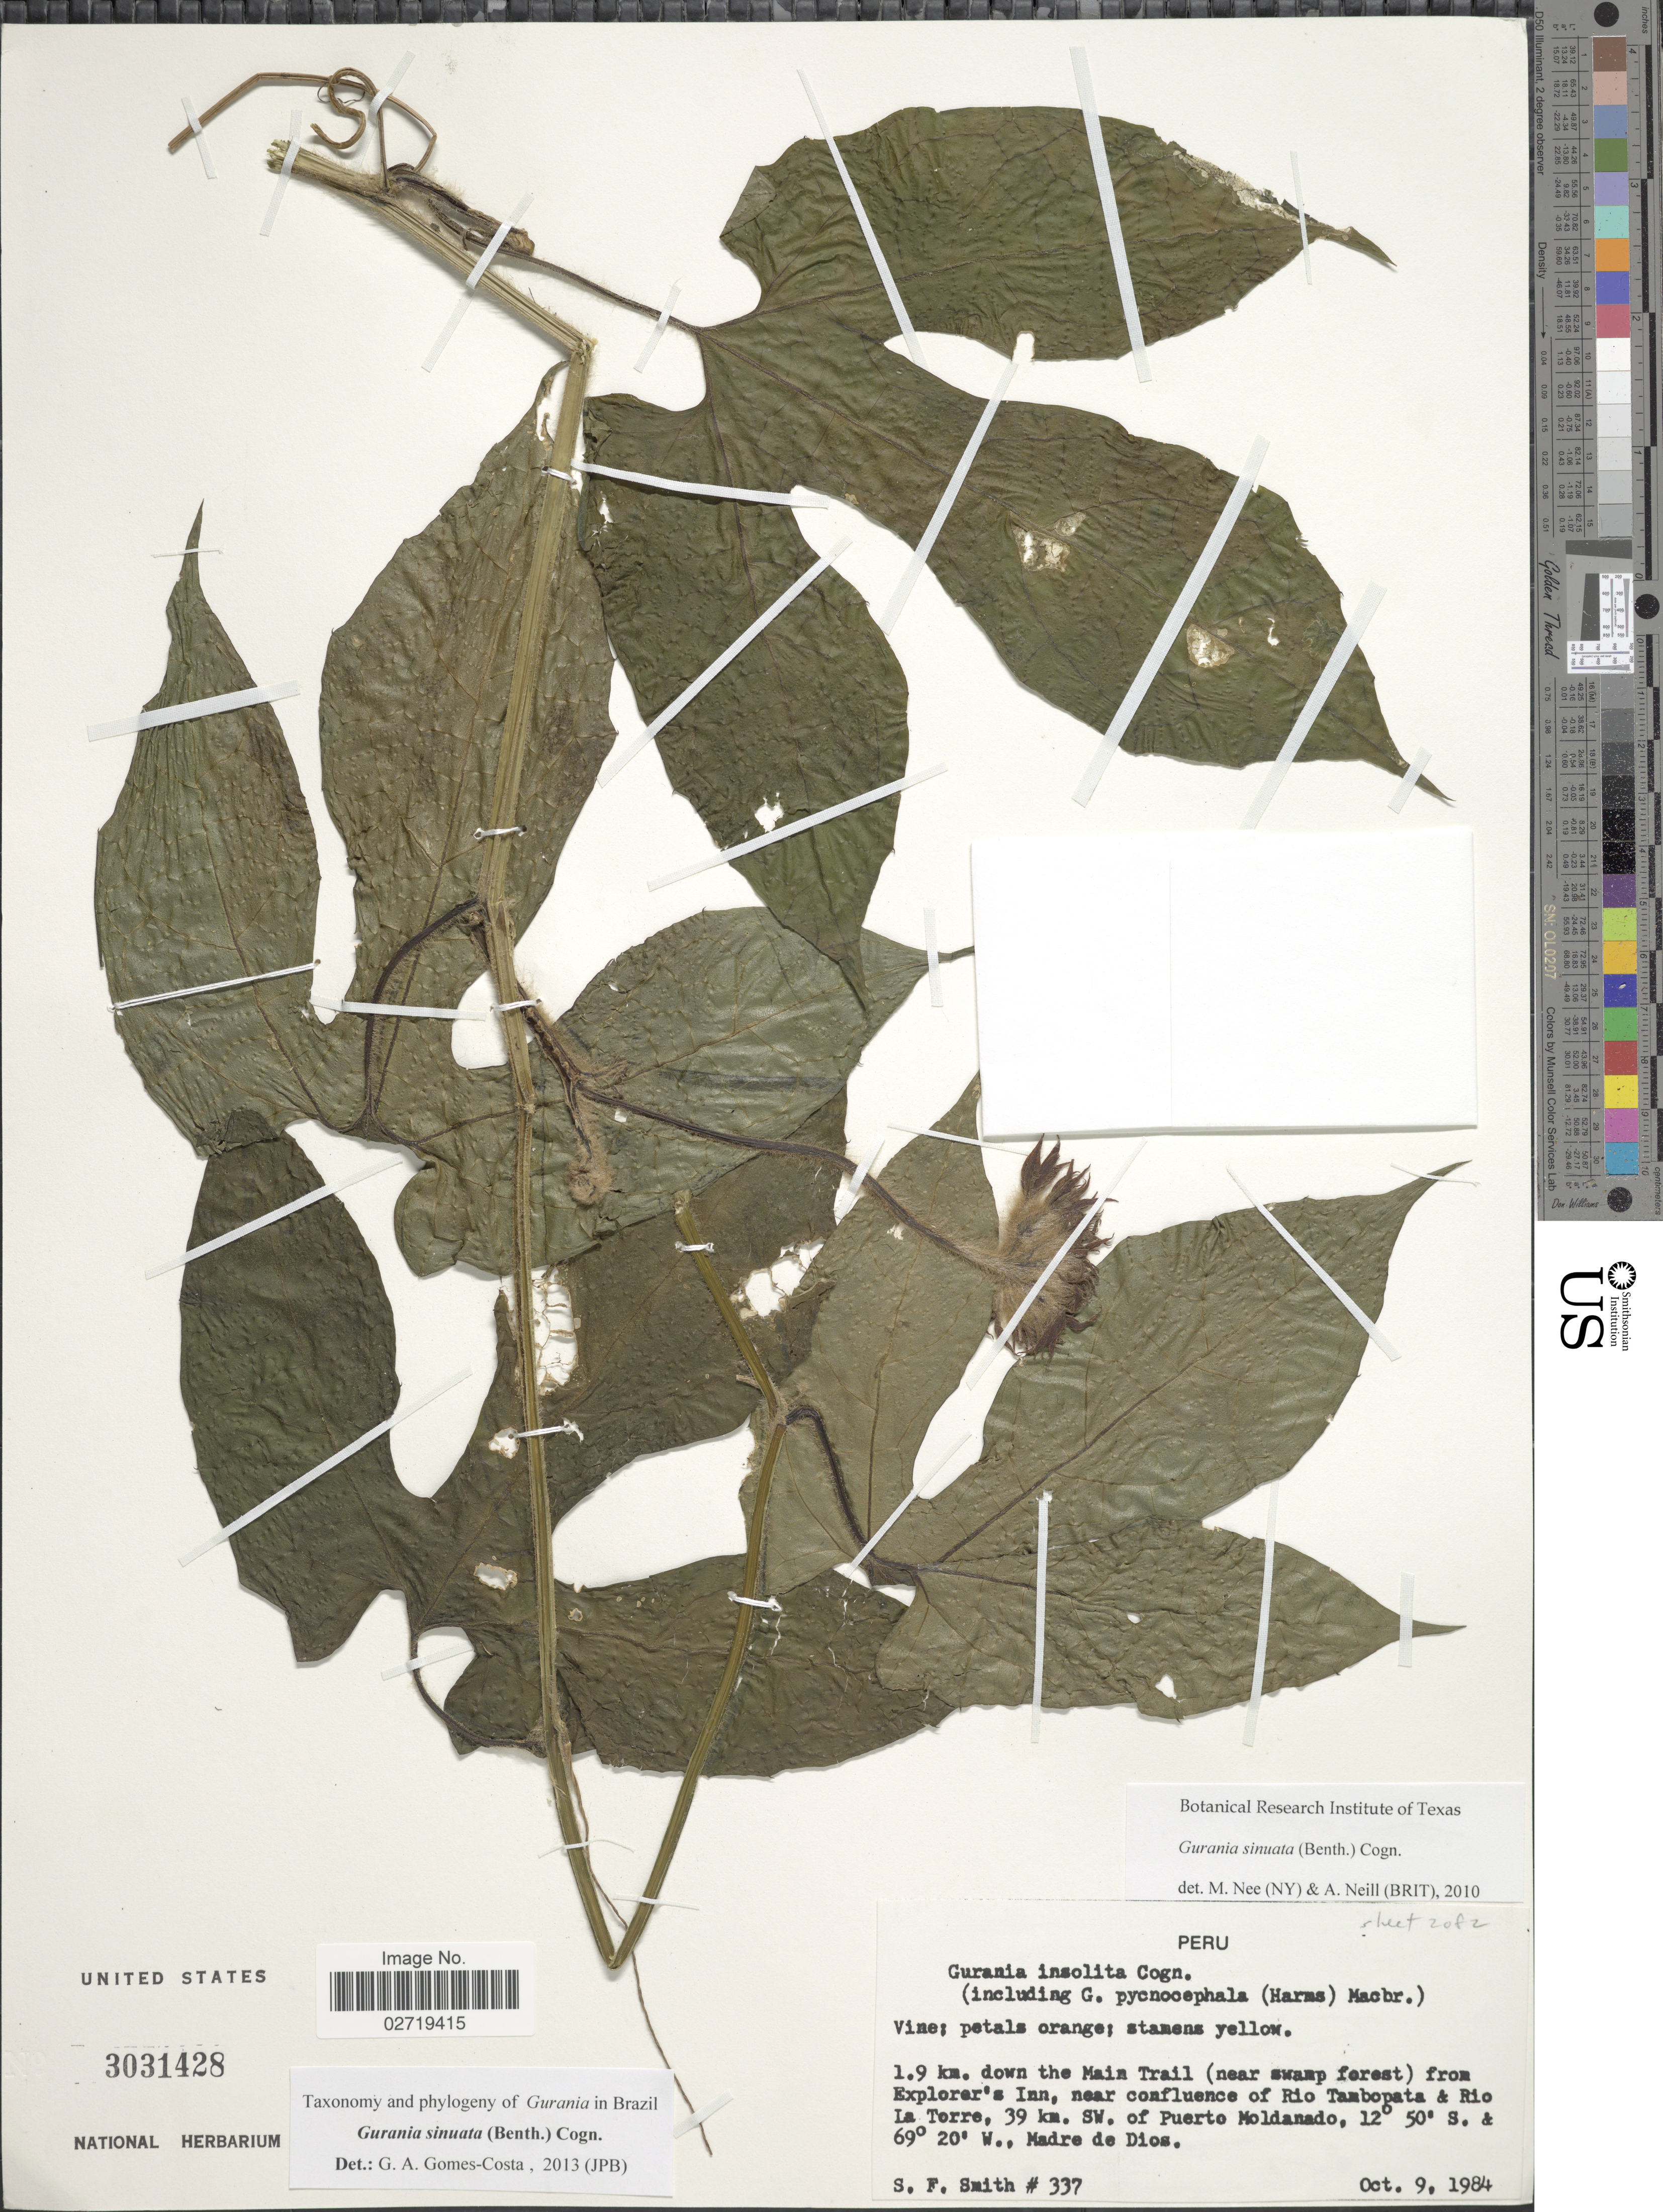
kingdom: Plantae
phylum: Tracheophyta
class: Magnoliopsida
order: Cucurbitales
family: Cucurbitaceae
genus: Gurania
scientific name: Gurania sinuata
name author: (Benth.) Cogn.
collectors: S.F. Smith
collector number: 337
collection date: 1984-10-09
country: Peru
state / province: Madre de Dios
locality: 1.9 km down the Main Trail (near swamp forest) from Explorer's Inn, near confluence of Rio Tambopata & Rio La Torre, 39 km SW of Puerto Moldanado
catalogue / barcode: US 3031428